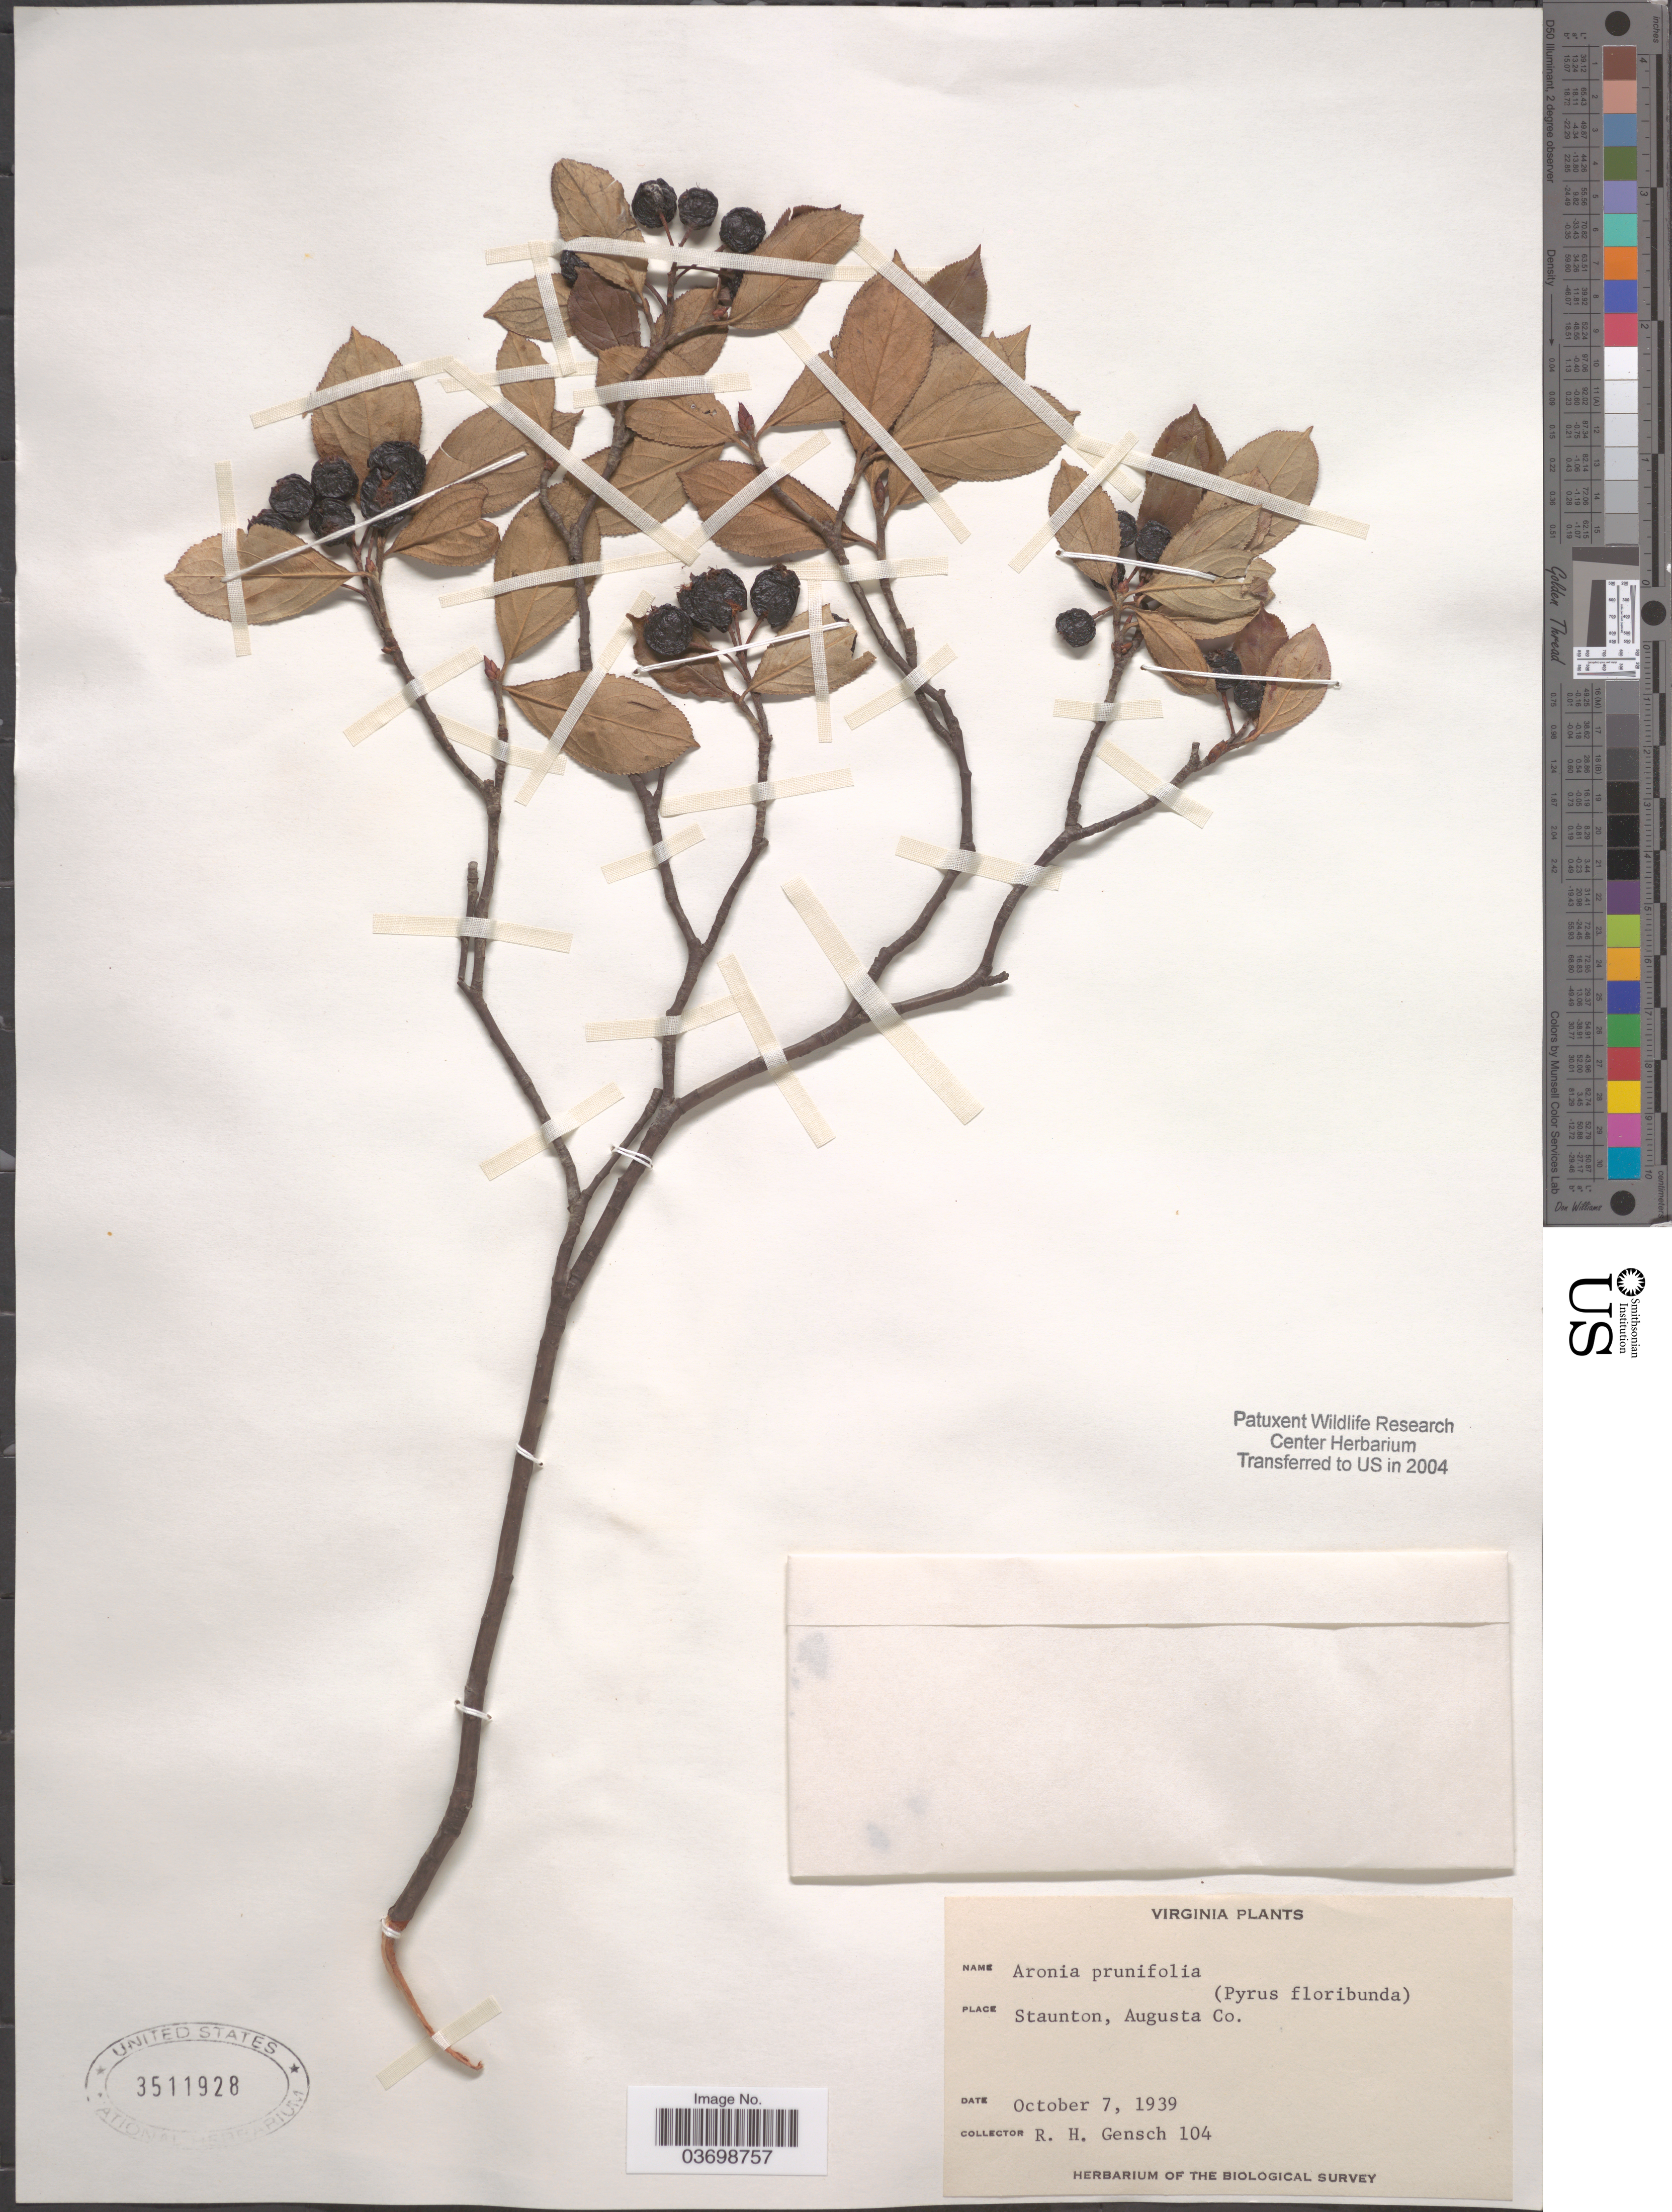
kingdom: Plantae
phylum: Tracheophyta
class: Magnoliopsida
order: Rosales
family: Rosaceae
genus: Aronia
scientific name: Aronia x prunifolia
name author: (Marshall) Rehder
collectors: R. Gensch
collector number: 104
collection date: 1939-10-07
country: United States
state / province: Virginia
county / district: Augusta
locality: Staunton, Augusta Co.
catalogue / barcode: US 3511928